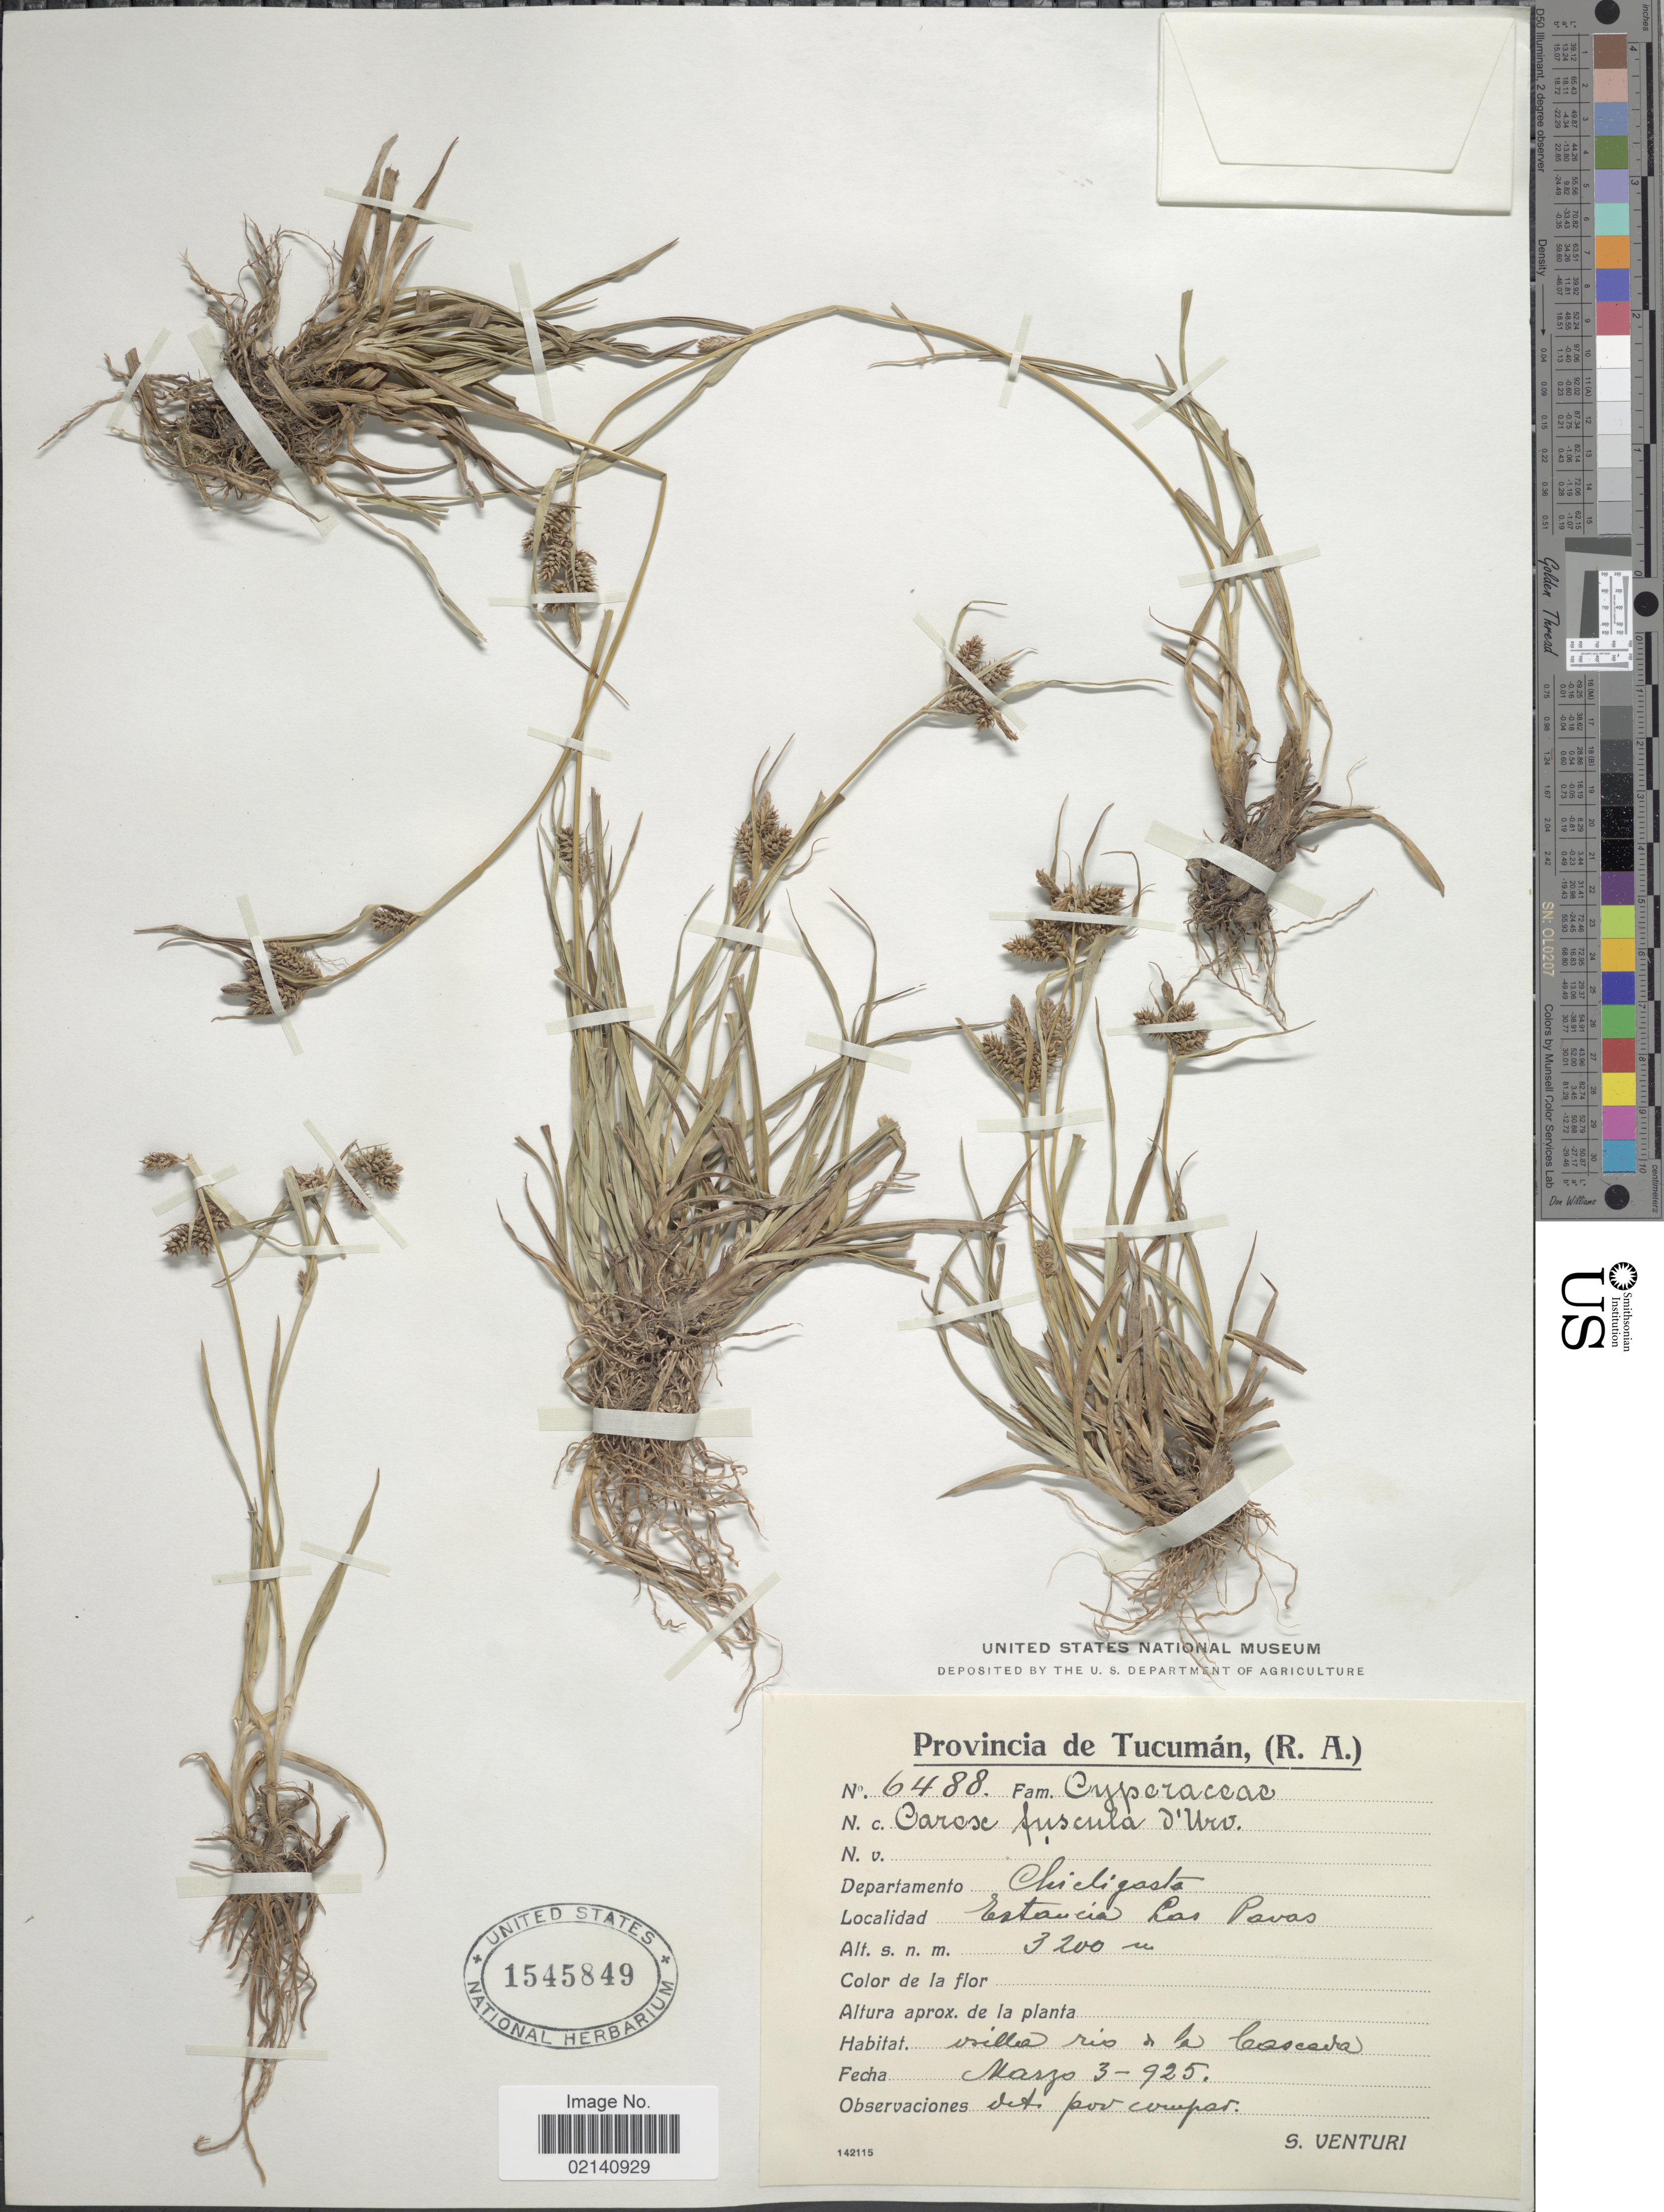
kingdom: Plantae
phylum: Tracheophyta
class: Liliopsida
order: Poales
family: Cyperaceae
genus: Carex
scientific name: Carex fuscula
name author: d'Urv.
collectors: S. Venturi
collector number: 6488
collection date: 1925-03-03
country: Argentina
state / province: Tucuman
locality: Tucuman (R.A.), departamento Chicligasta, Estancia Las Pavas, orilla rio de la Cascada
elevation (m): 3200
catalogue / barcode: US 1545849